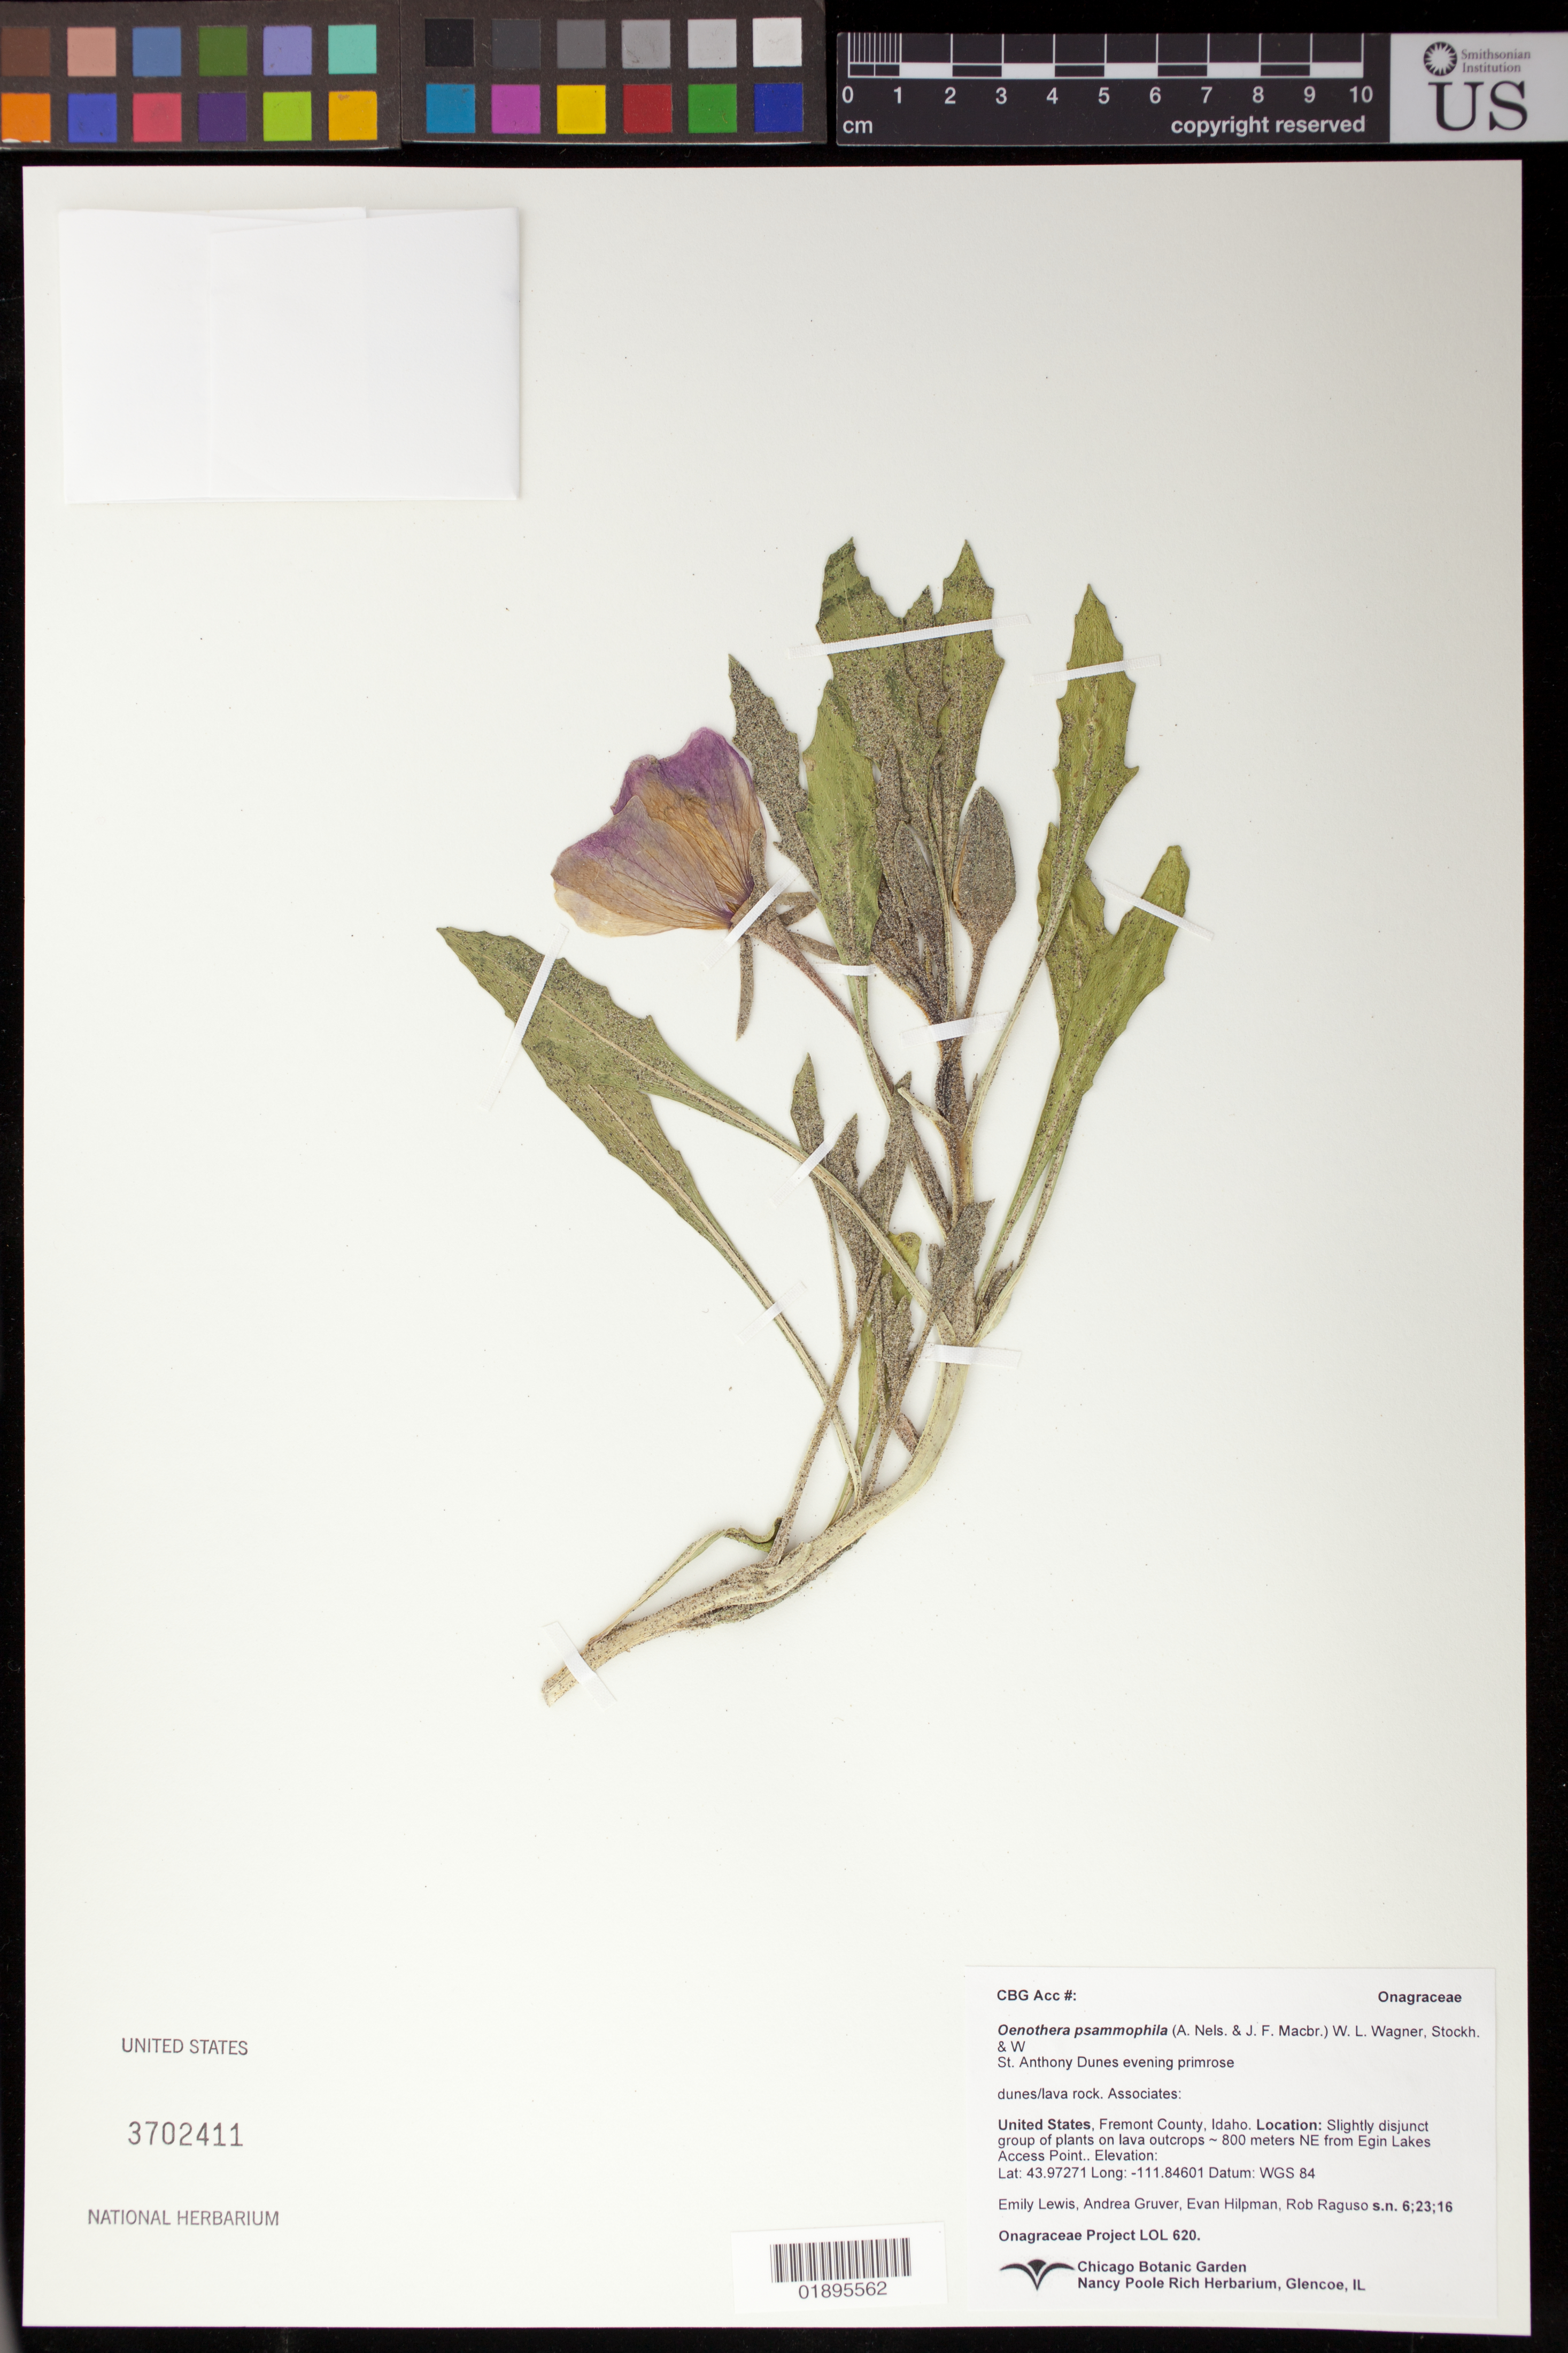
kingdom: Plantae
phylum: Tracheophyta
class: Magnoliopsida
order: Myrtales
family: Onagraceae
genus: Oenothera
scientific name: Oenothera psammophila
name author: (A. Nelson & J.F. Macbr.) W.L. Wagner et al.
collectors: E. Lewis, A. Gruver & E. Hilpman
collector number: LOL 620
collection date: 2016-06-23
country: United States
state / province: Idaho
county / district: Fremont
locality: Slightly disjunct group of plants on lava outcrops ~ 800 meters NE from Egin Lakes Access Point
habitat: dunes/lava rock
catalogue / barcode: US 3702411